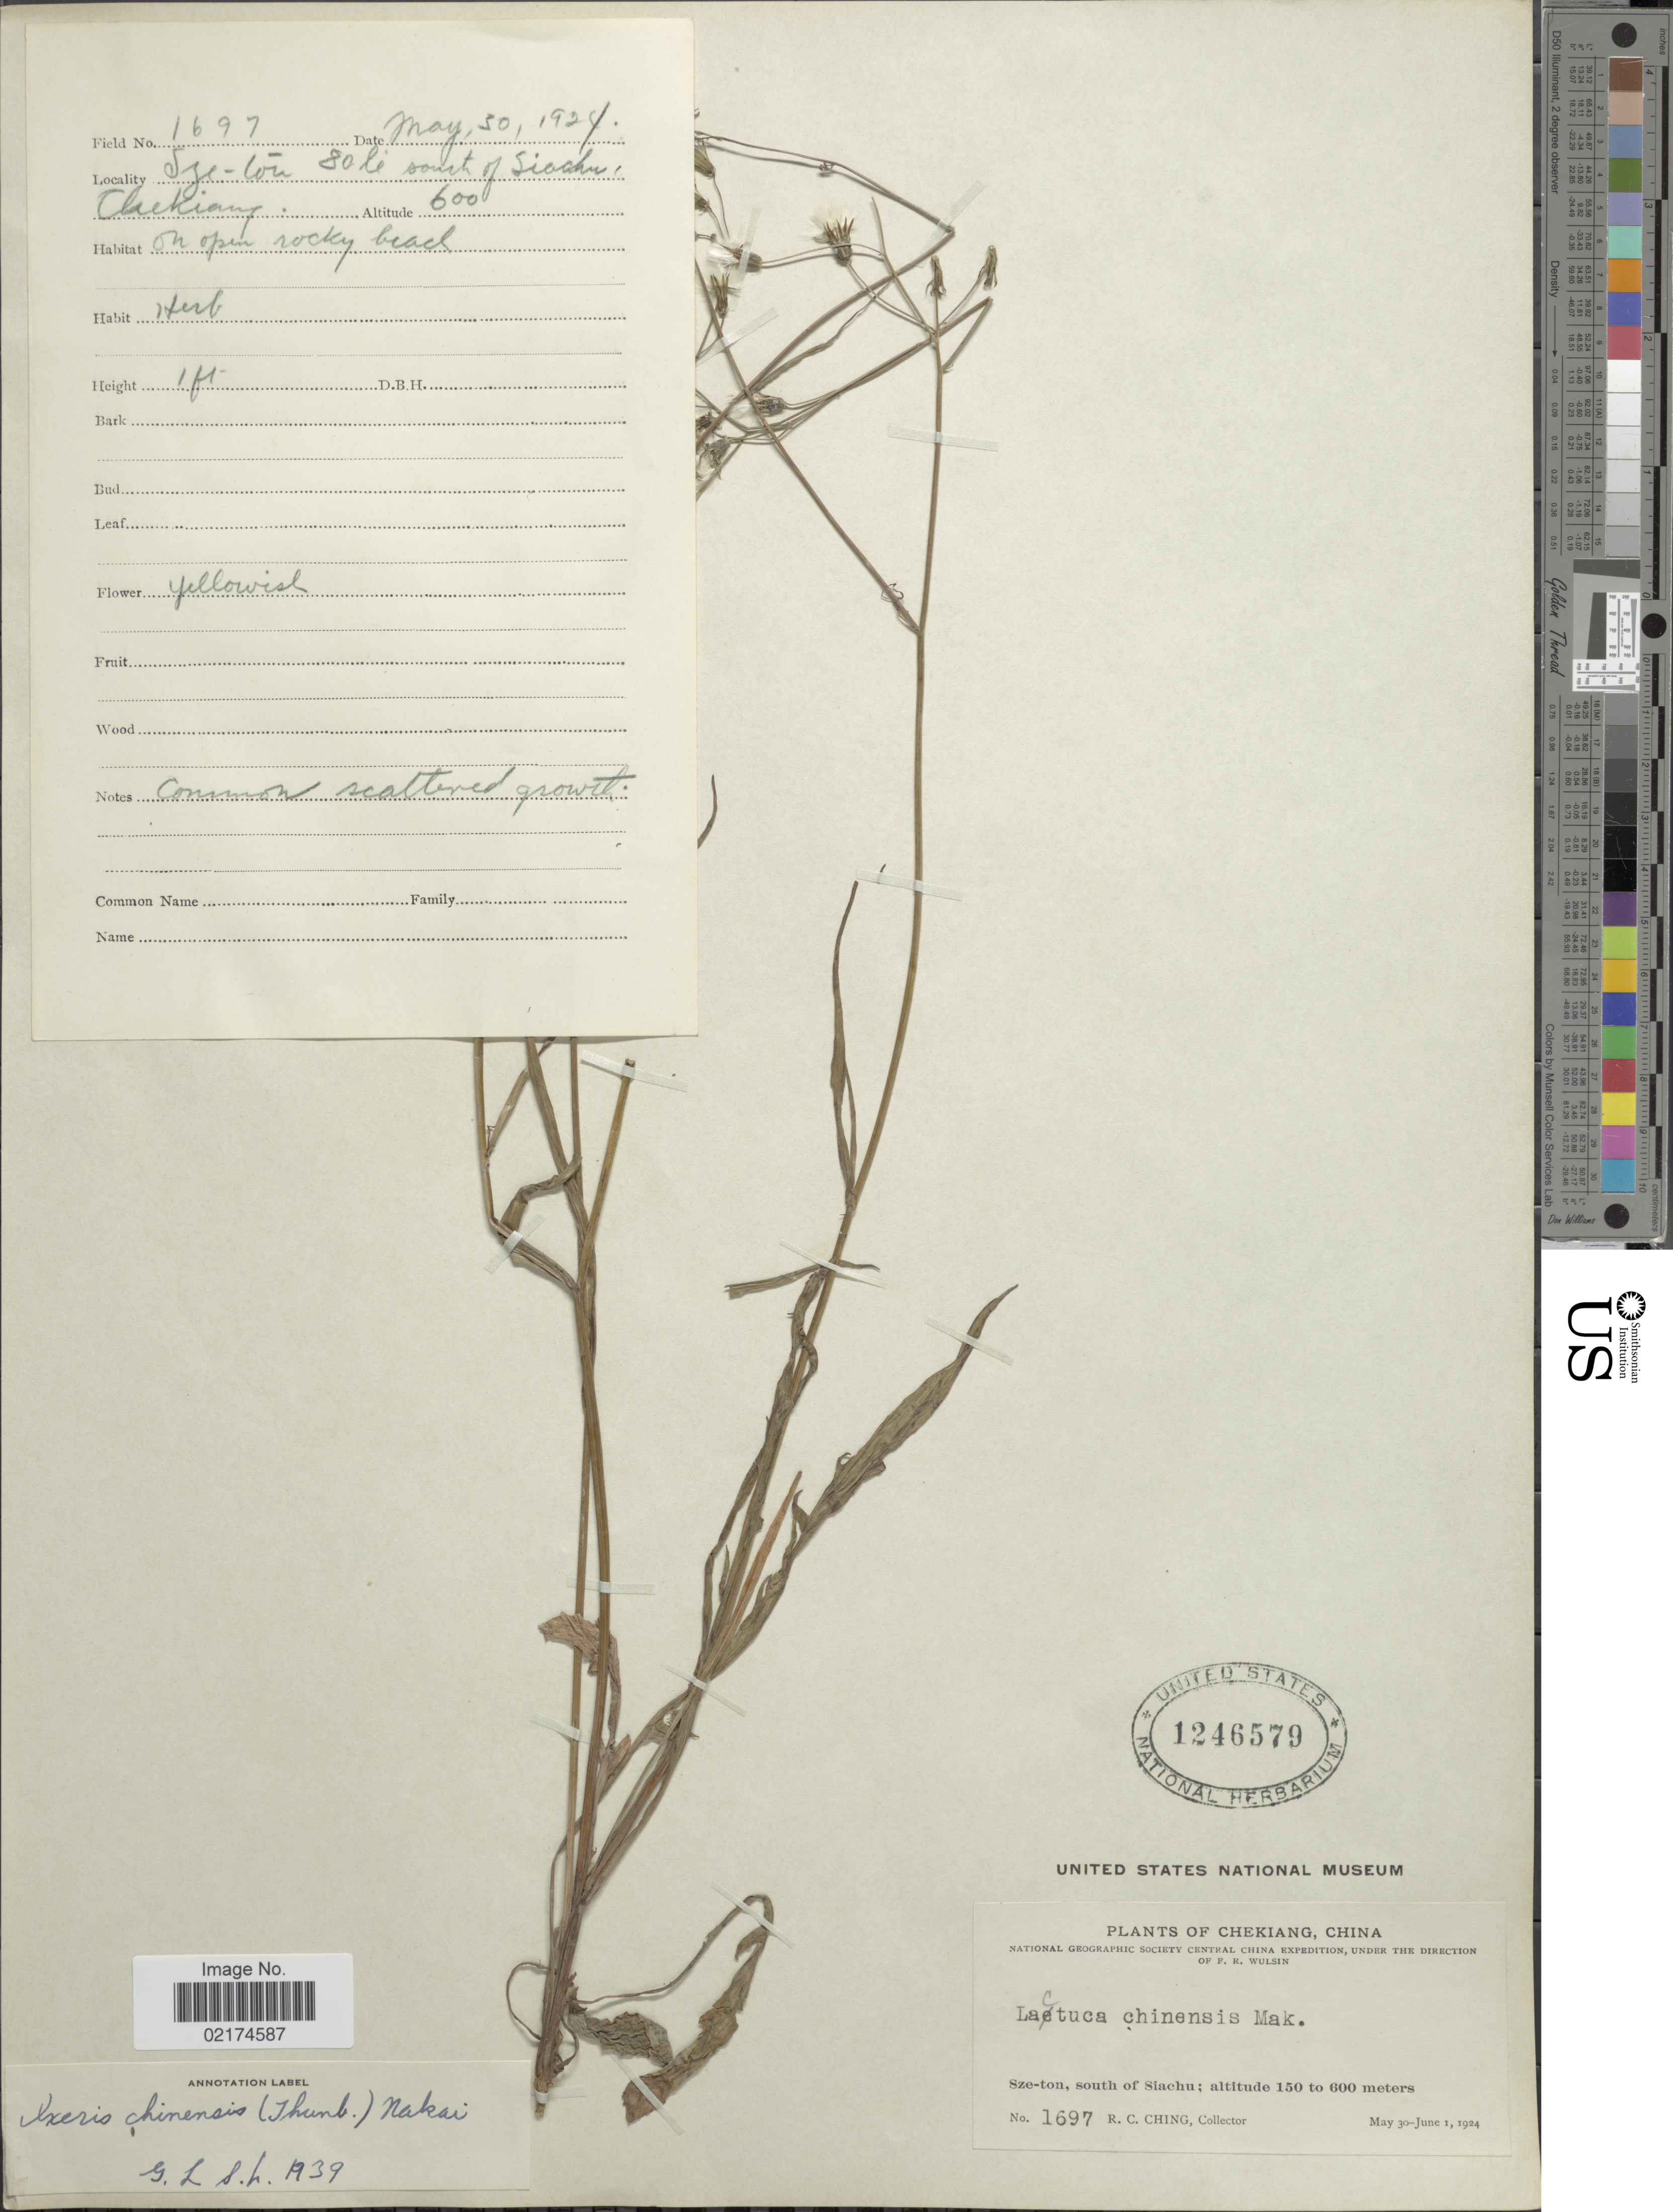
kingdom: Plantae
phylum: Tracheophyta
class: Magnoliopsida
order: Asterales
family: Asteraceae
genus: Ixeris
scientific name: Ixeris chinensis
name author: (Thunb.) Nakai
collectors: R. C. Ching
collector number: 1697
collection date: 1924-05-30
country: China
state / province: Zhejiang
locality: Chekiang, Sze-ton, south of Siachu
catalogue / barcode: US 1246579